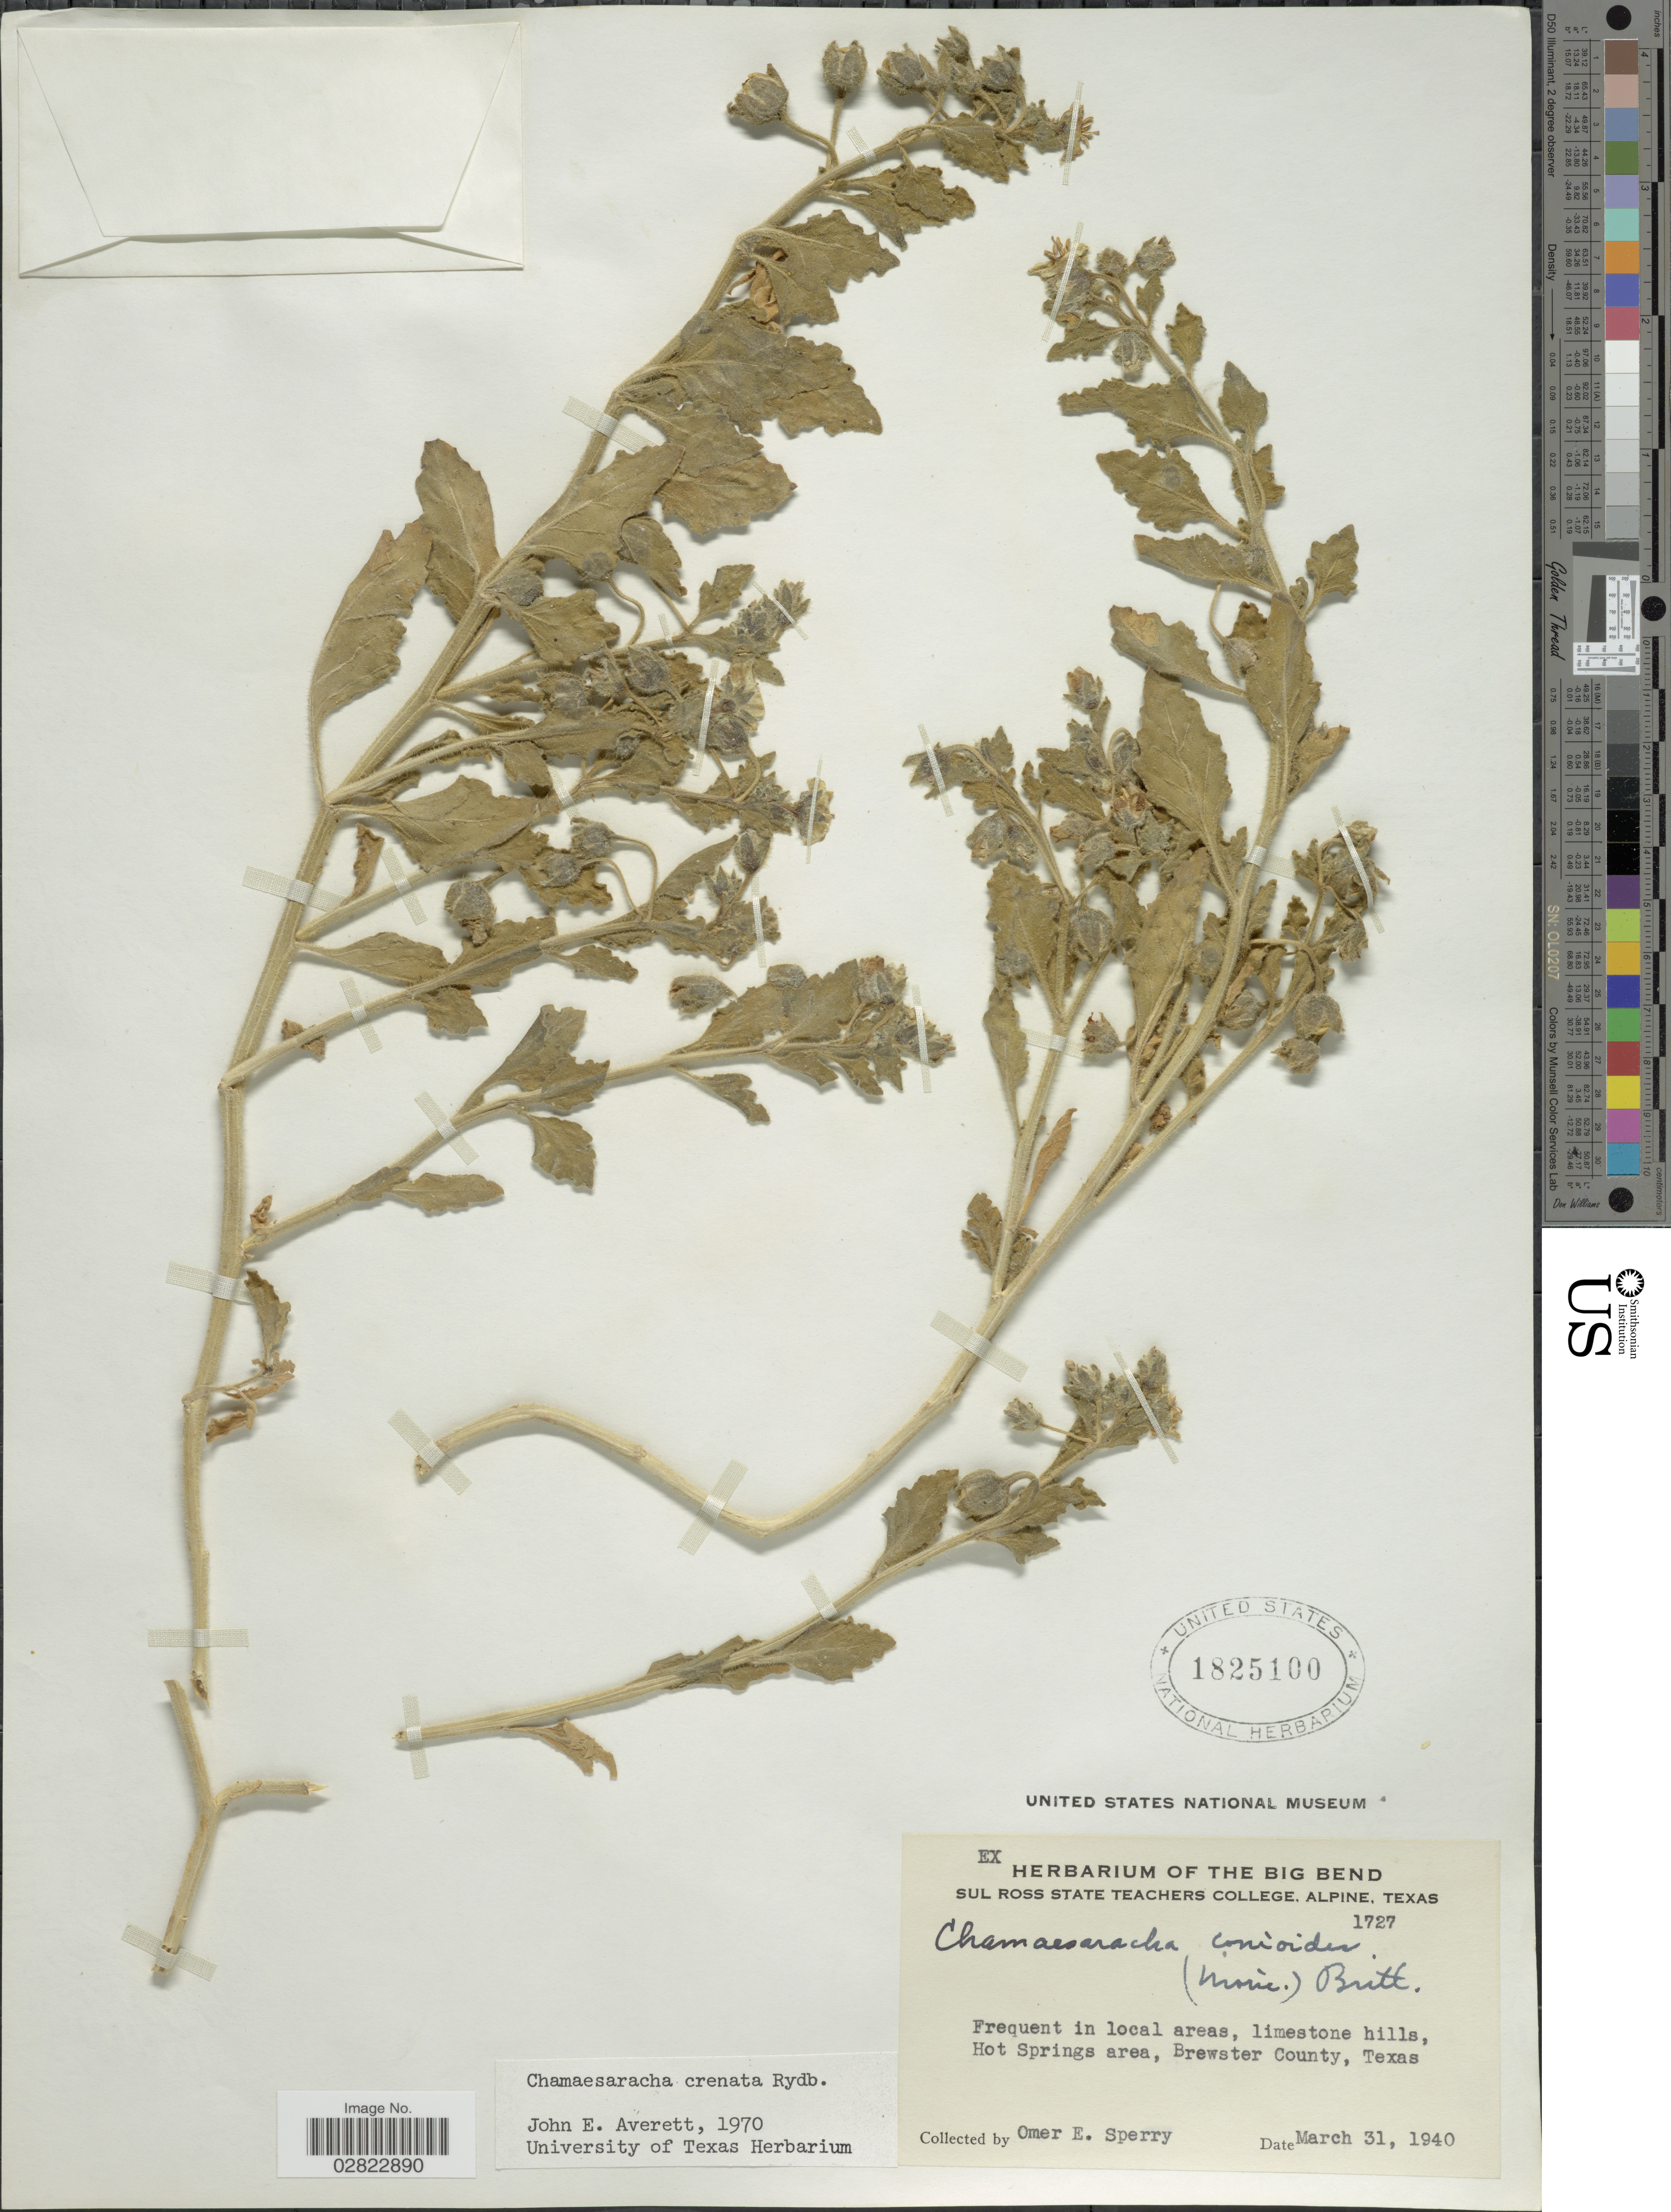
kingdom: Plantae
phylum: Tracheophyta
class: Magnoliopsida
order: Solanales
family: Solanaceae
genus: Chamaesaracha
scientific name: Chamaesaracha crenata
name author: Rydb.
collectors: O. E. Sperry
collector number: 1727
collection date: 1940-03-31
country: United States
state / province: Texas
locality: Hot Springs area, Brewster County.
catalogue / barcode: US 1825100